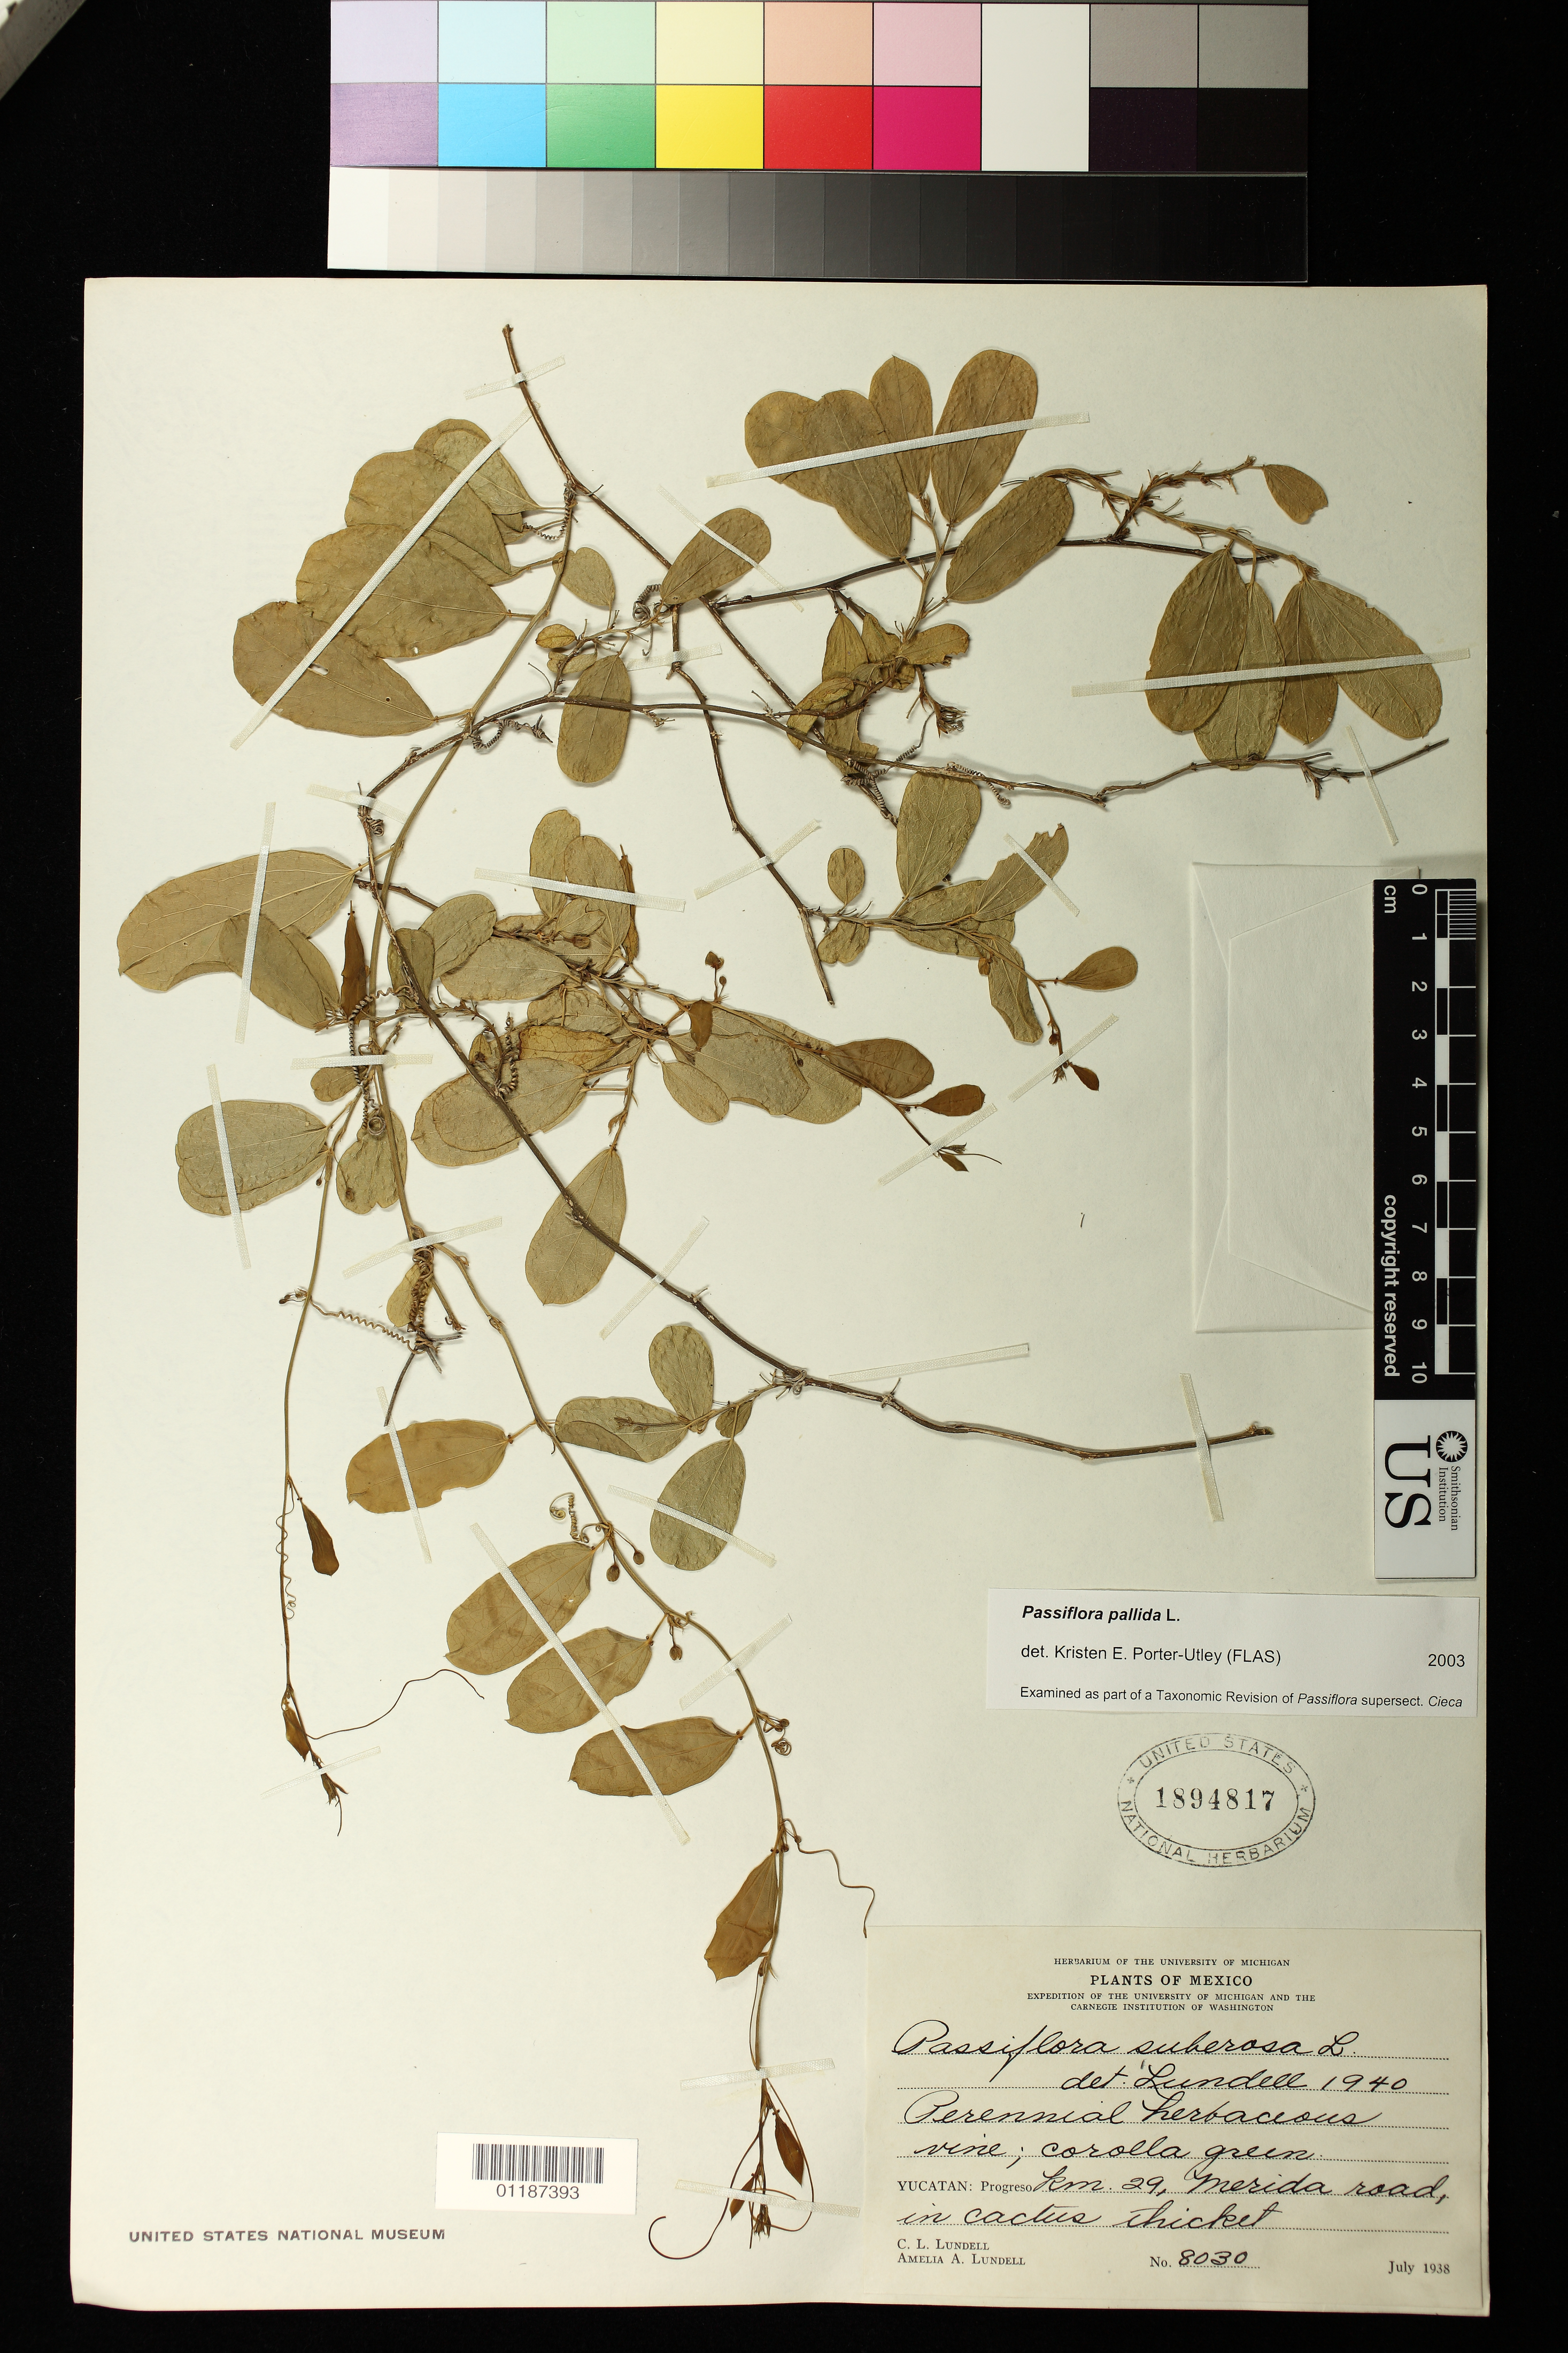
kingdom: Plantae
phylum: Tracheophyta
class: Magnoliopsida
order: Malpighiales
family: Passifloraceae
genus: Passiflora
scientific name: Passiflora pallida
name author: L.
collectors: C. L. Lundell & A. A. Lundell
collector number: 8030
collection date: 1938-07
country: Mexico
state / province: Yucatán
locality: Km. 29, Merida road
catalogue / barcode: US 1894817